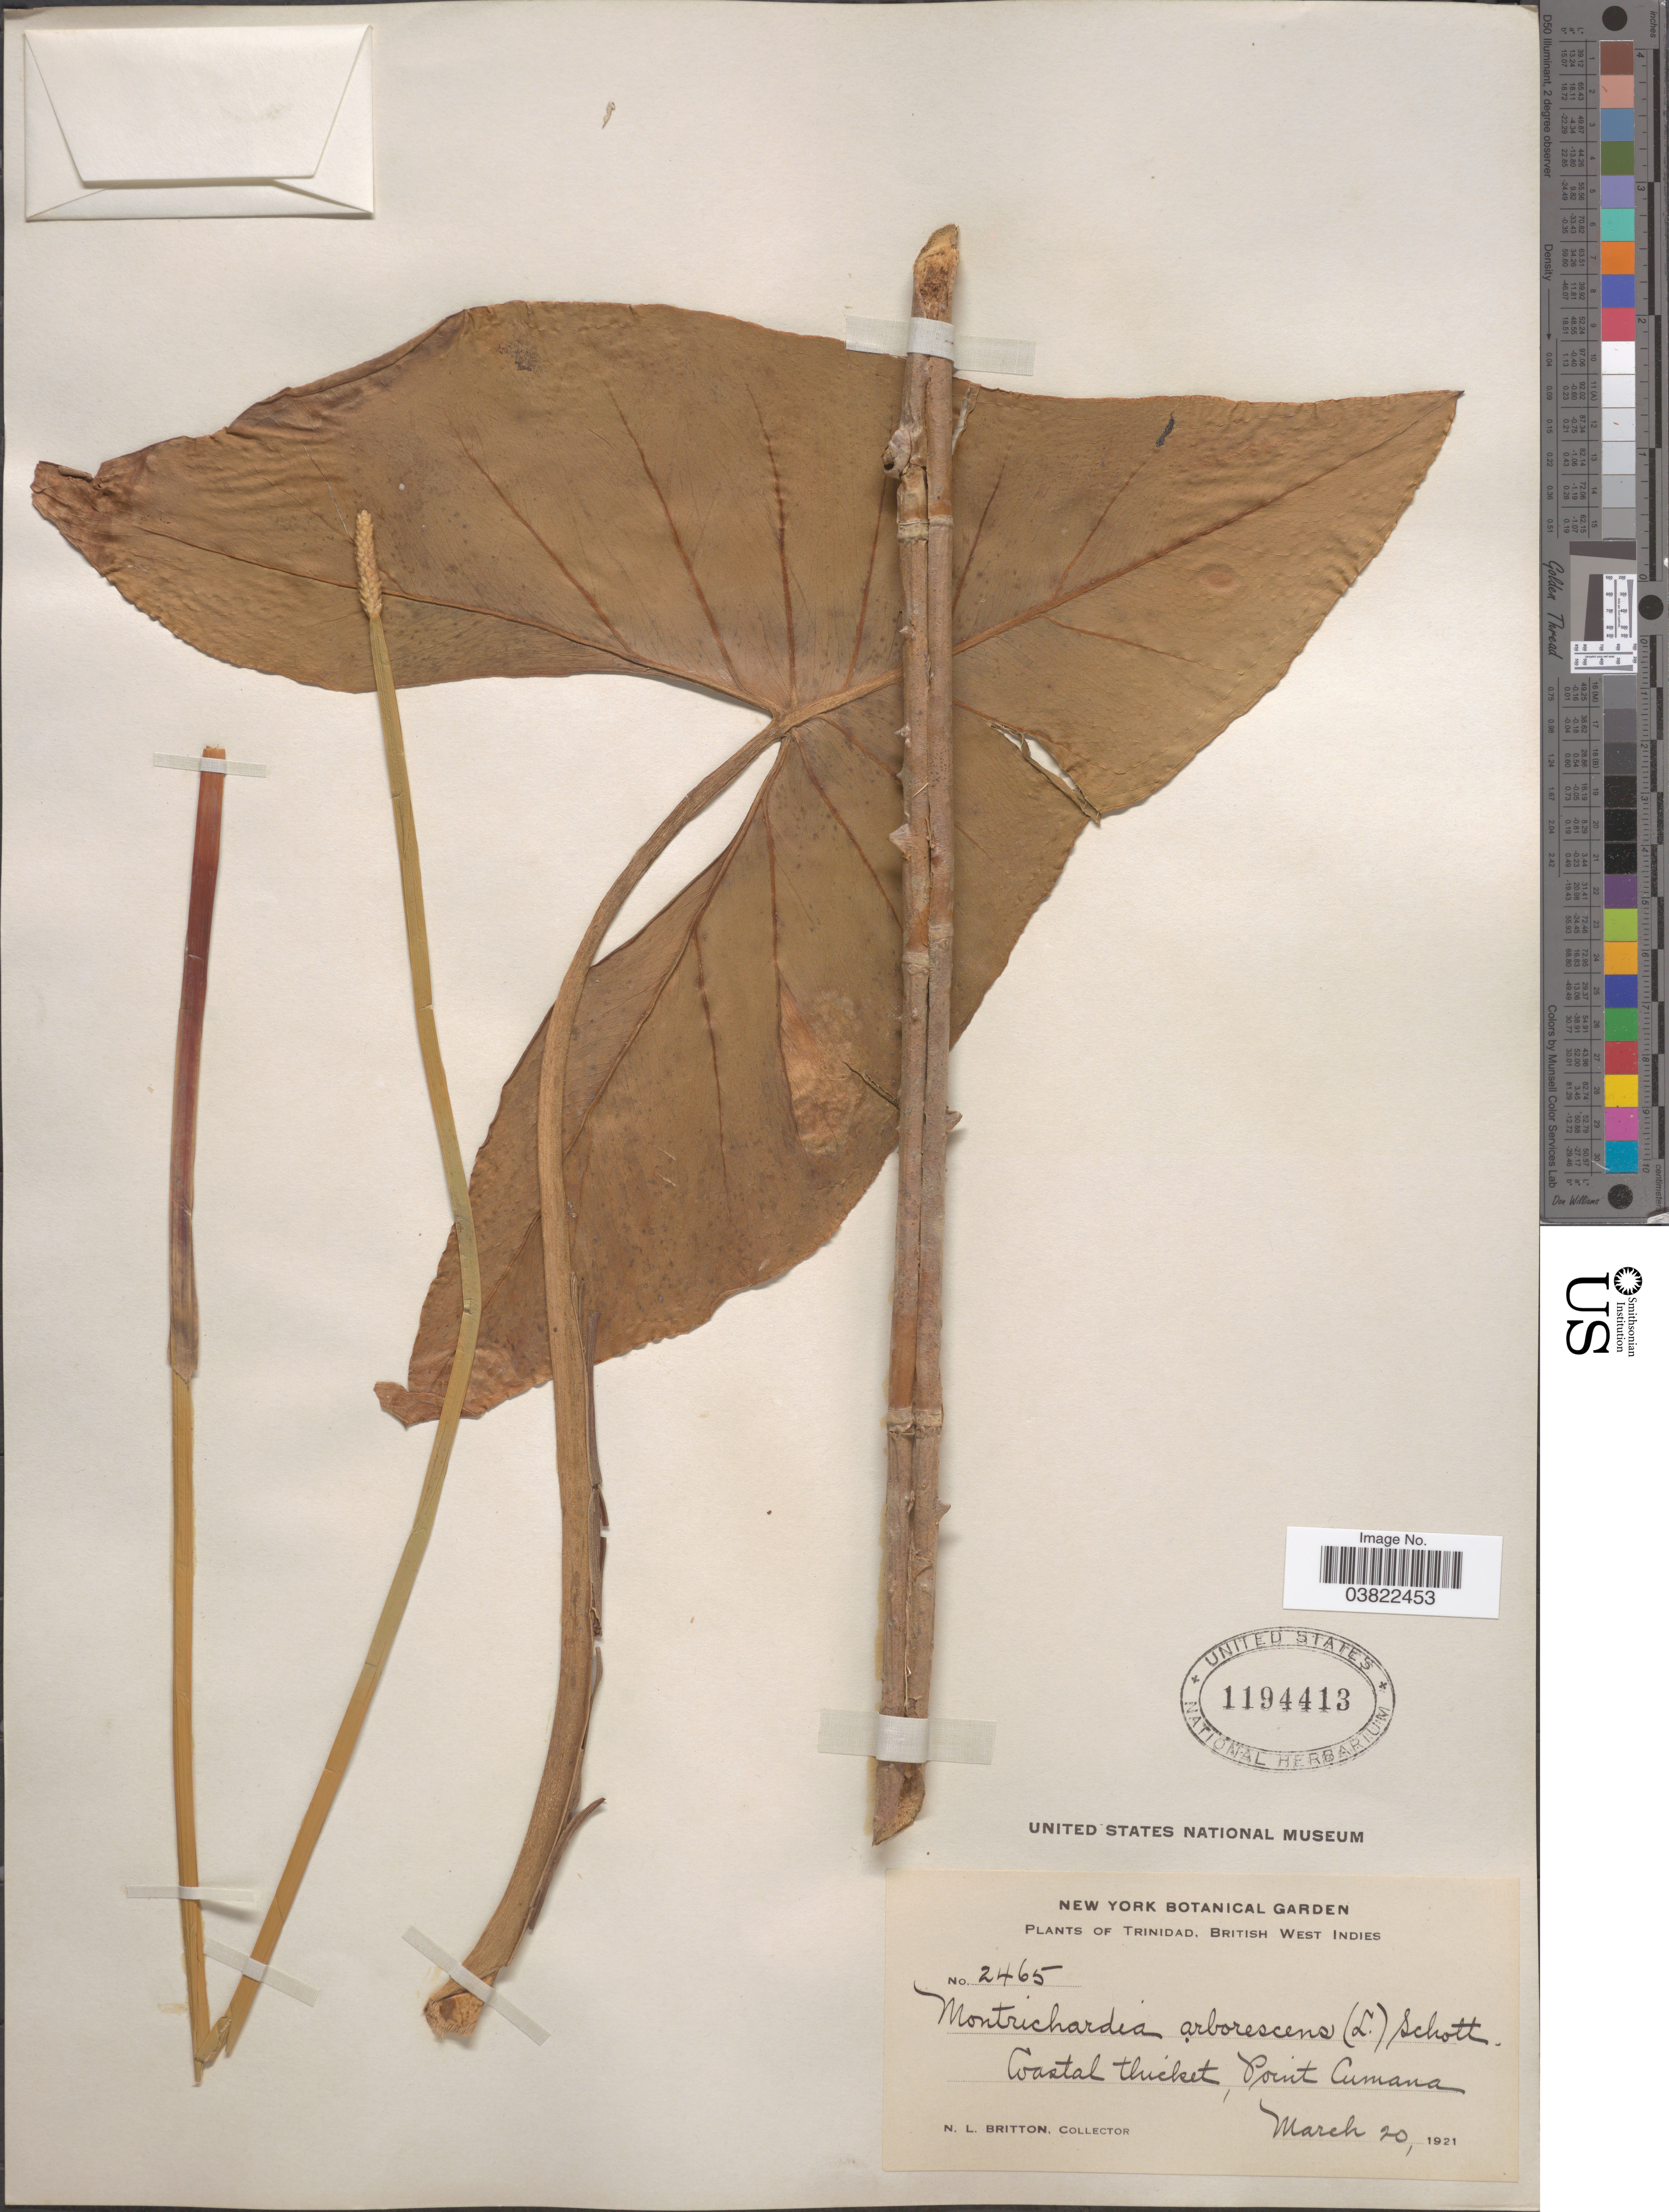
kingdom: Plantae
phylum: Tracheophyta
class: Liliopsida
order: Alismatales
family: Araceae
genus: Montrichardia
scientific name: Montrichardia arborea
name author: (Kunth) Schott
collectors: Mrs. N. L. Britton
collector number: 2465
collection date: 1921-03-20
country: Trinidad and Tobago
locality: Trinidad, British West Indies. Coastal thicket. Point Cumana.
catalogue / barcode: US 1194413